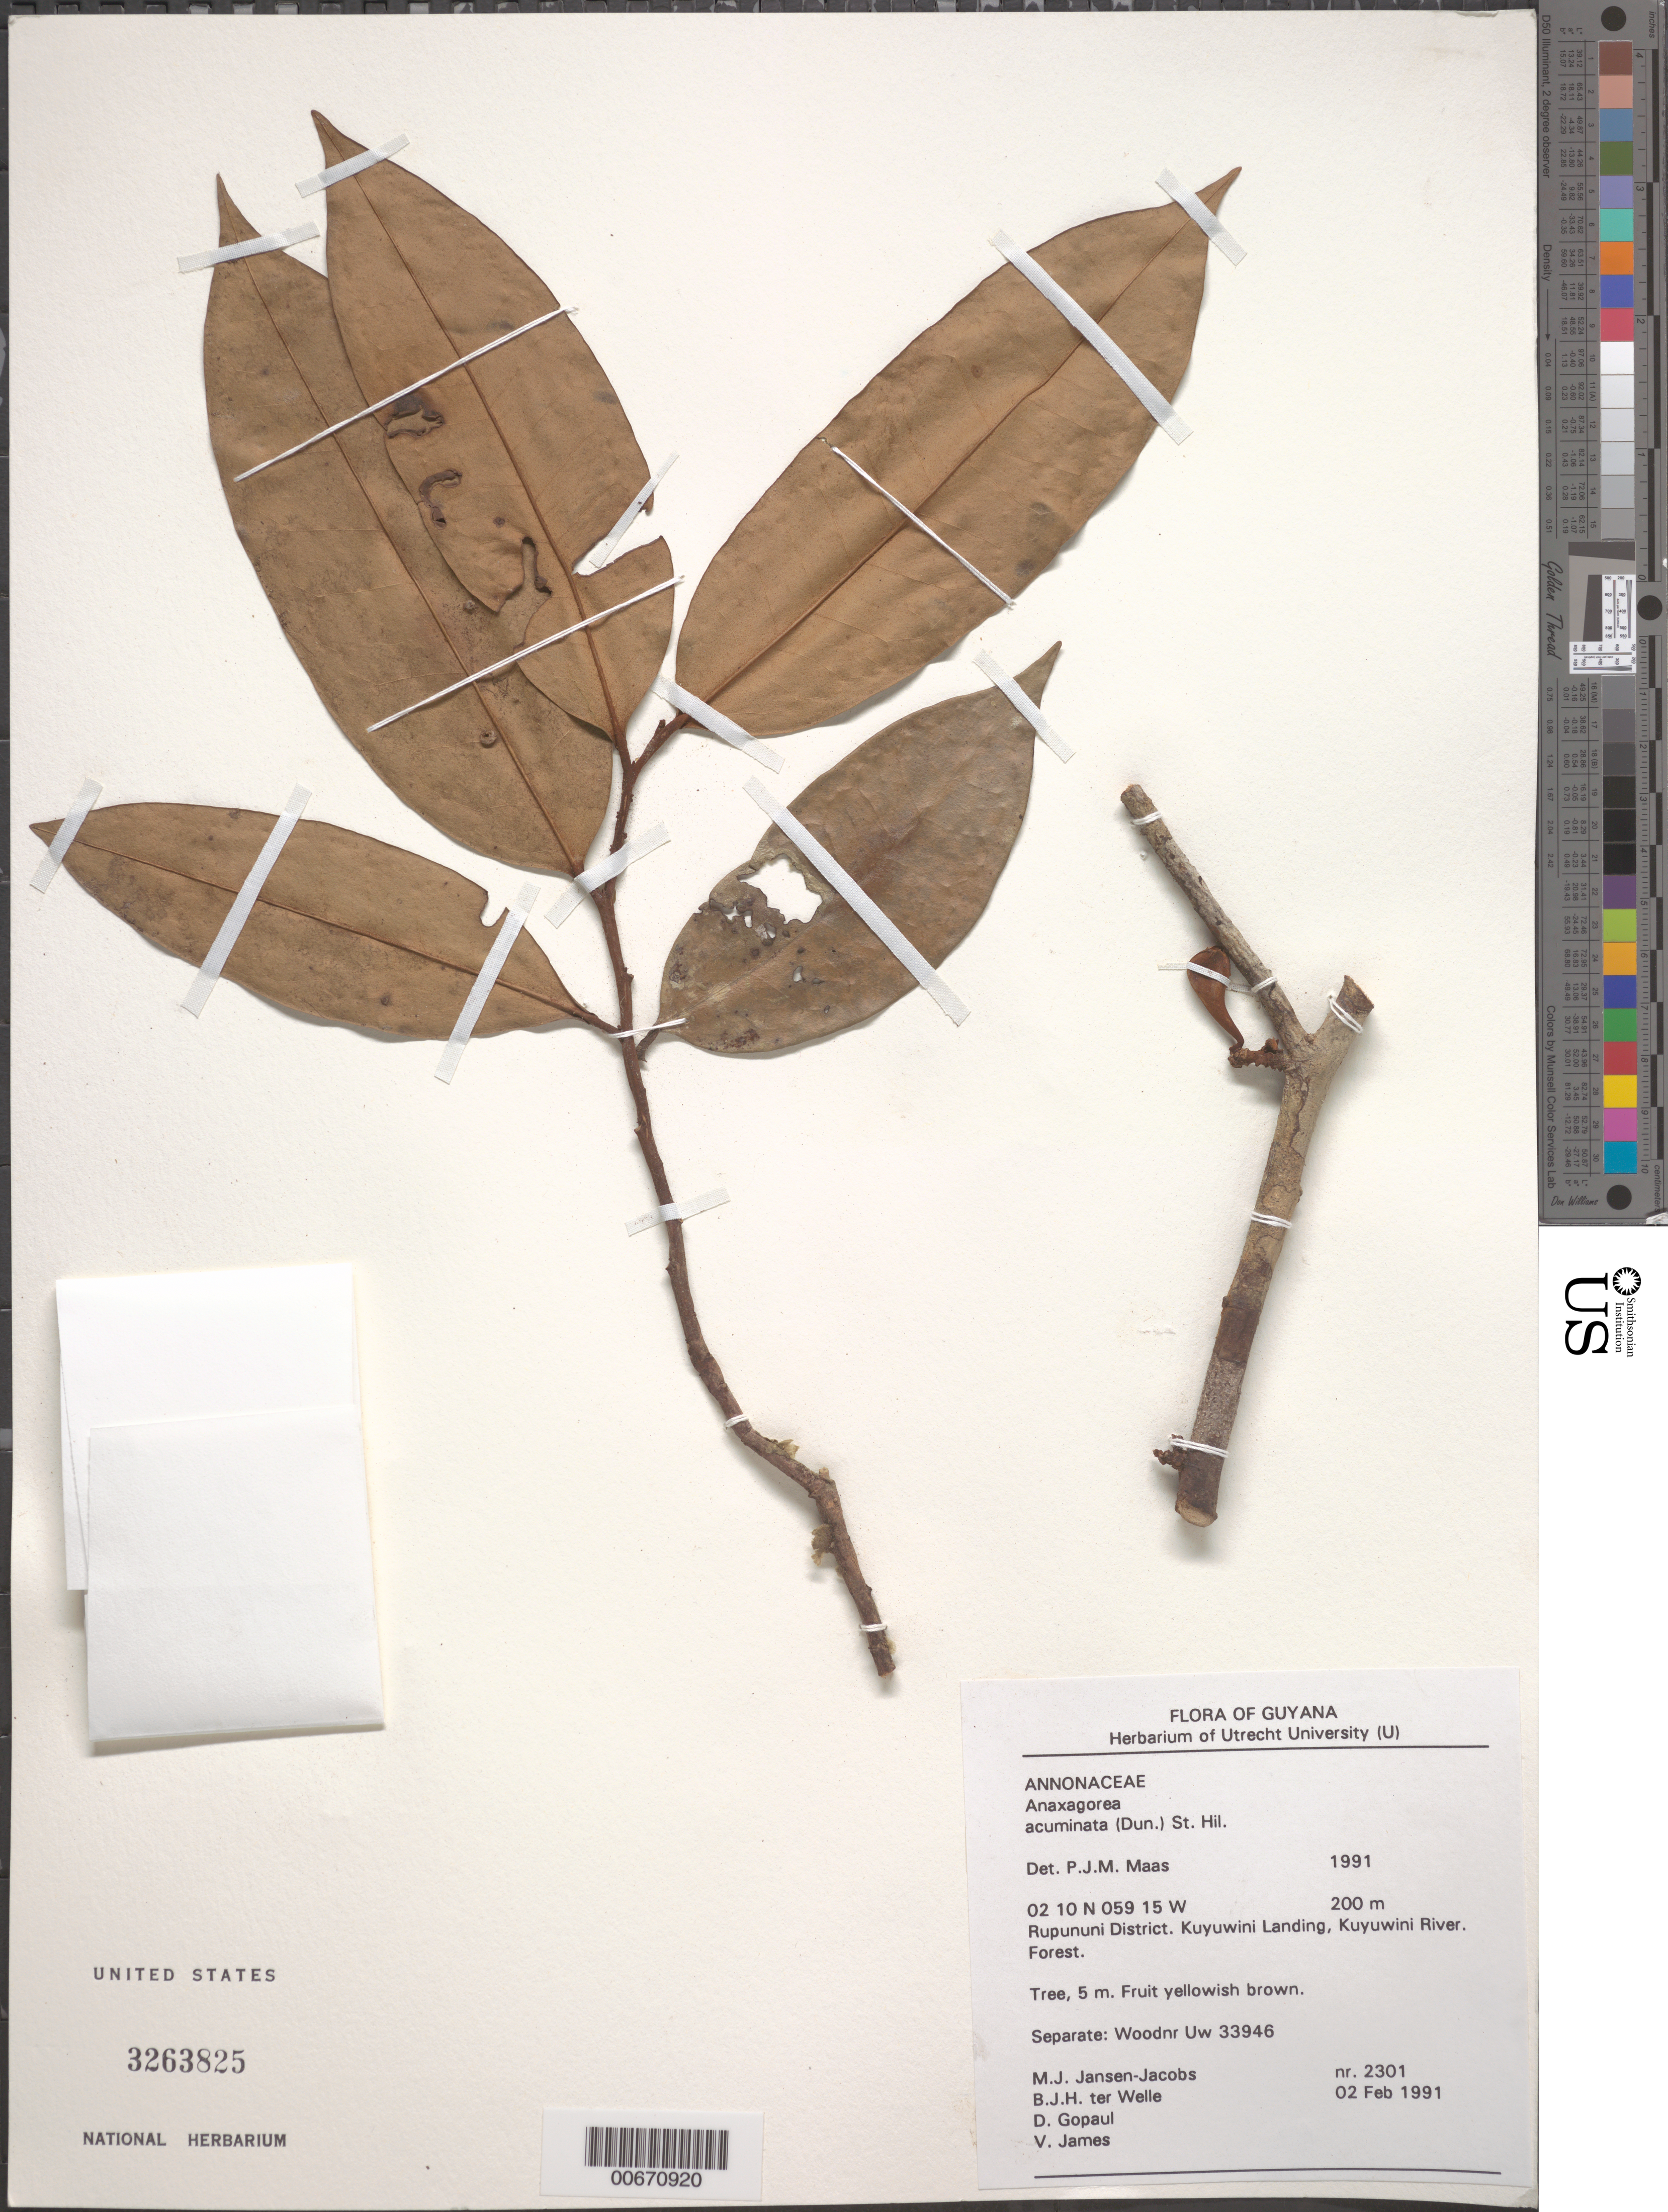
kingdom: Plantae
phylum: Tracheophyta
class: Magnoliopsida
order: Magnoliales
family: Annonaceae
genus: Anaxagorea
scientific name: Anaxagorea acuminata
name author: (Dunal) A. DC.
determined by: Maas, Paul J. M.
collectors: M. J. Jansen-Jacobs, B. Welle, D. Gopaul & V. James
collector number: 2301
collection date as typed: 2-Feb-91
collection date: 1991-02-02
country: Guyana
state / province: U. Takutu-U. Essequibo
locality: Kuyuwini Landing, Kuyuwini River, Rupununi District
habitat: Forest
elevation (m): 200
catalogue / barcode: US 3263825